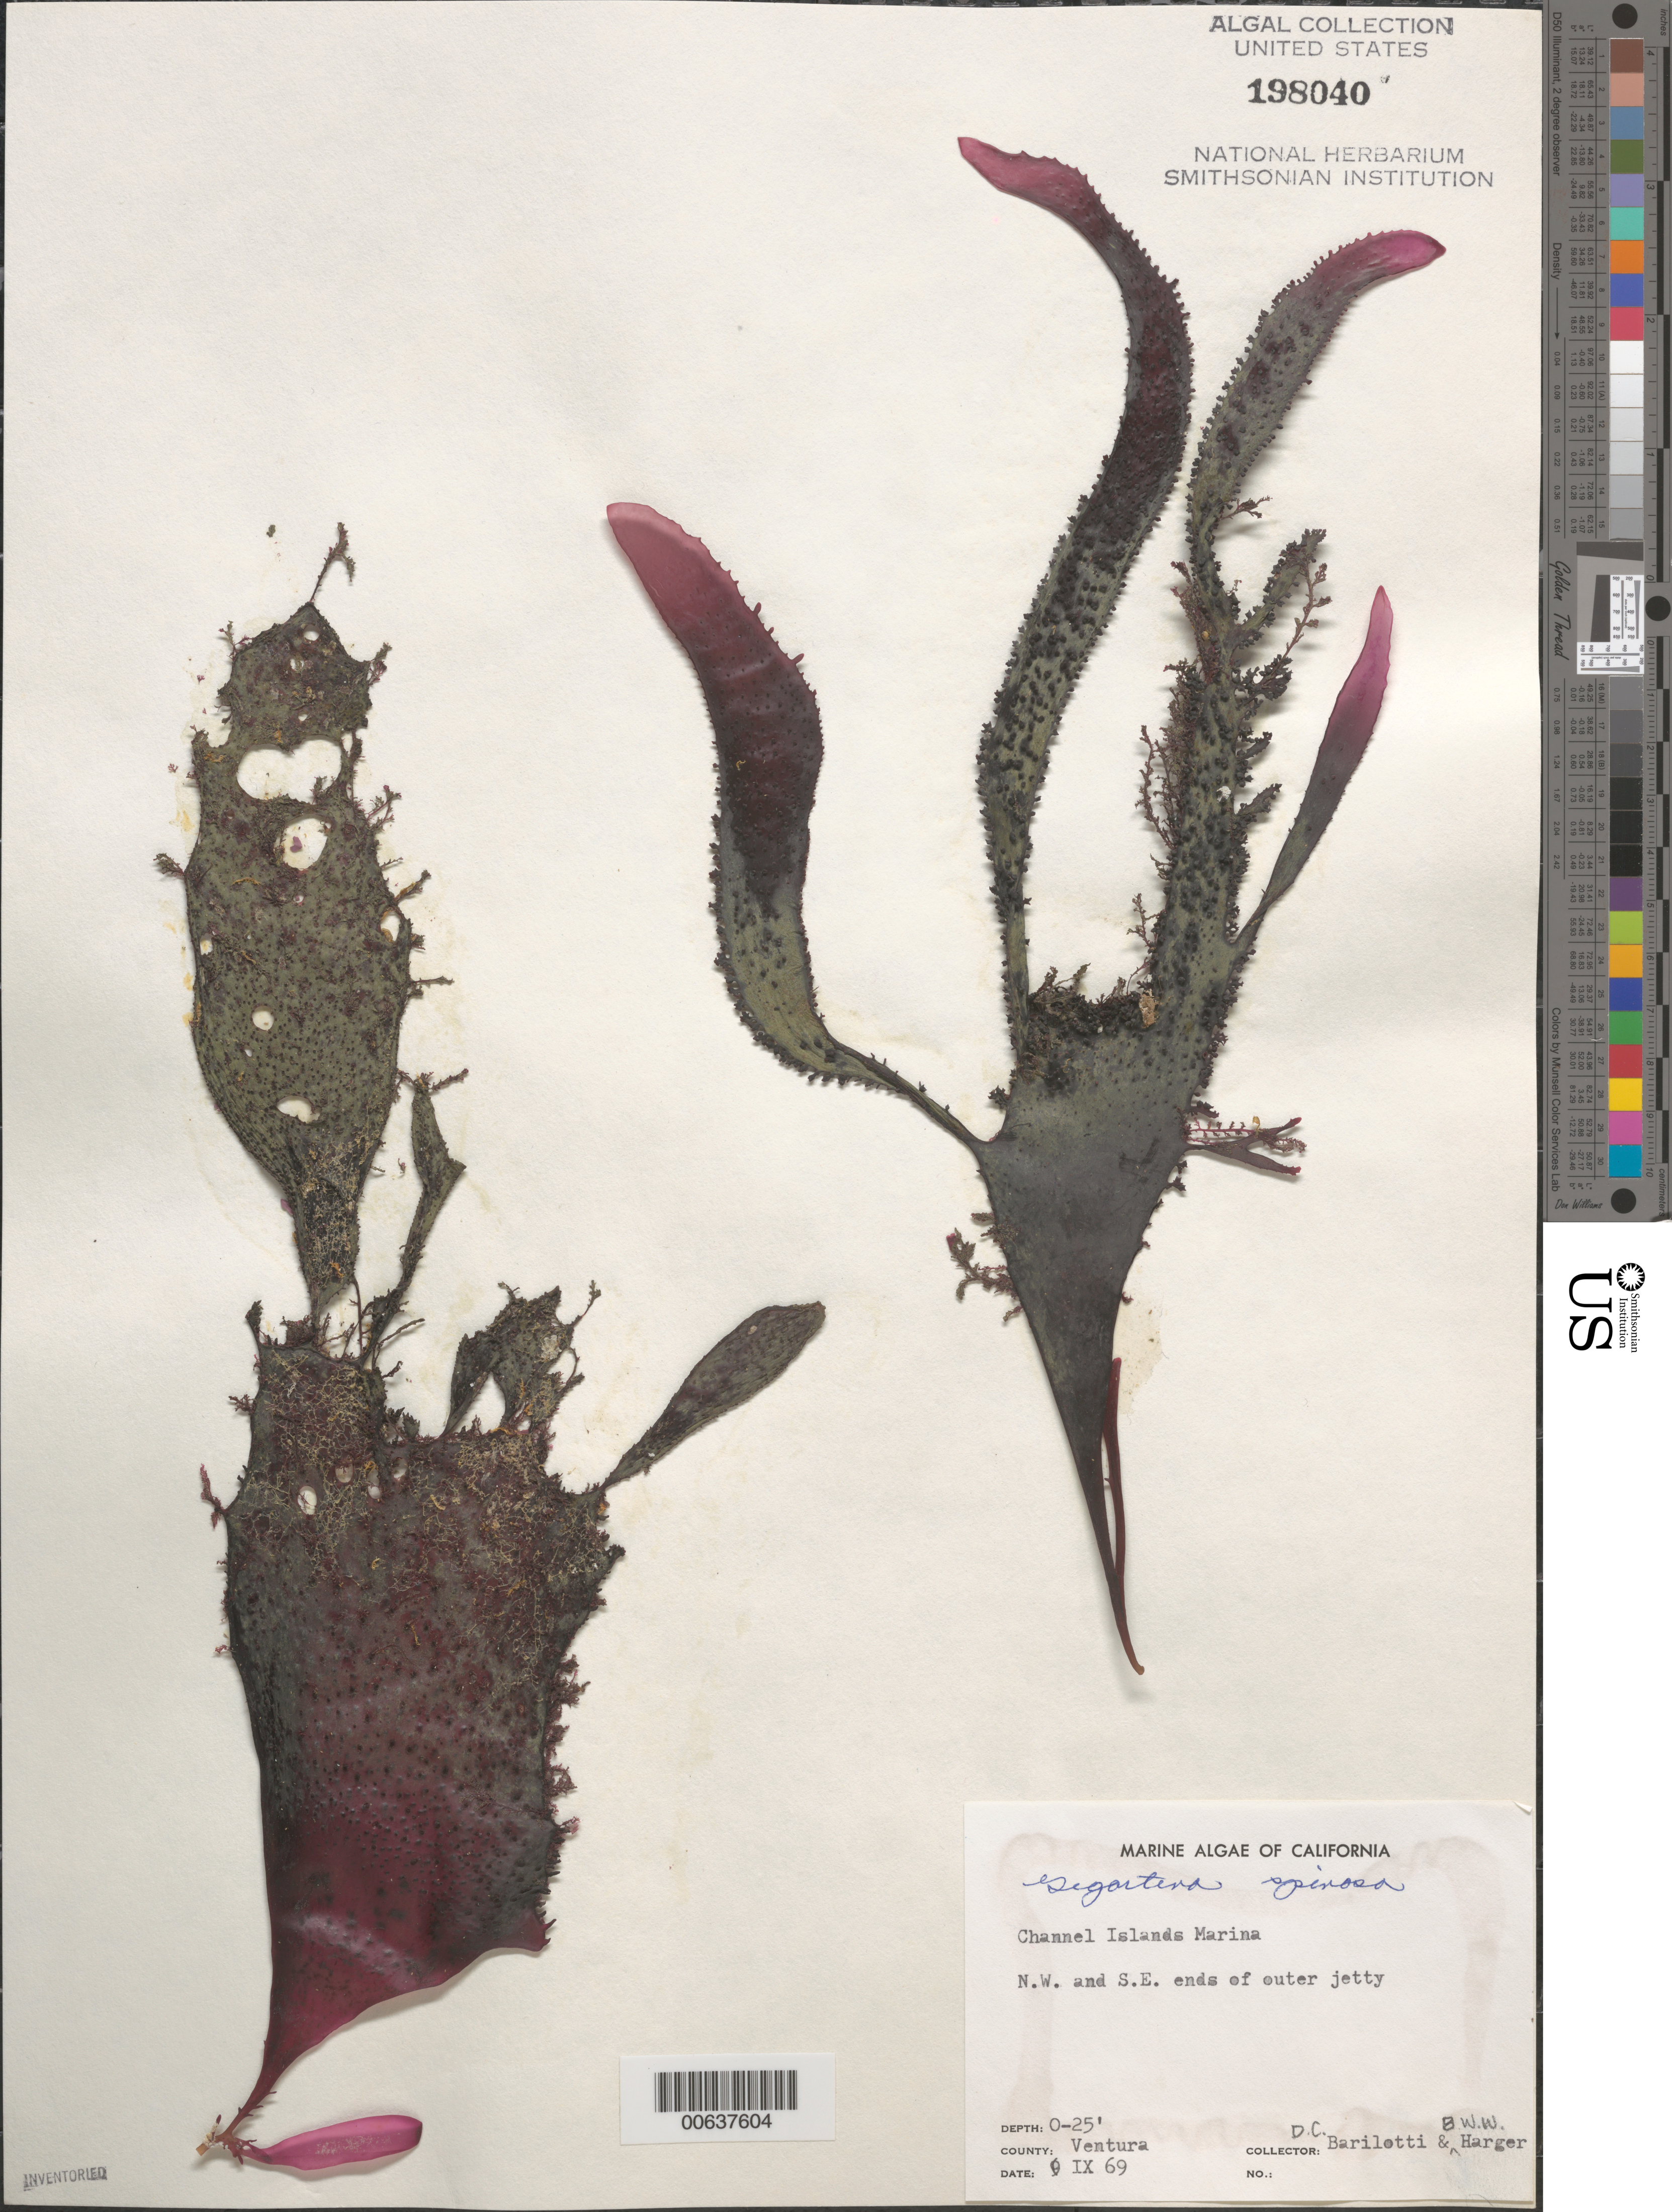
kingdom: Plantae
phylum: Rhodophyta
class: Florideophyceae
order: Gigartinales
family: Gigartinaceae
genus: Chondracanthus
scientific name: Chondracanthus spinosus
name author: (Kütz.) Guiry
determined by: Algae name updating Project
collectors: D. C. Barilotti & B. W. Harger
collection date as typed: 09 Sep 1969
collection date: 1969-09-09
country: United States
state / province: California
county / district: Ventura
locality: Channel Islands Marina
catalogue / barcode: US 198040